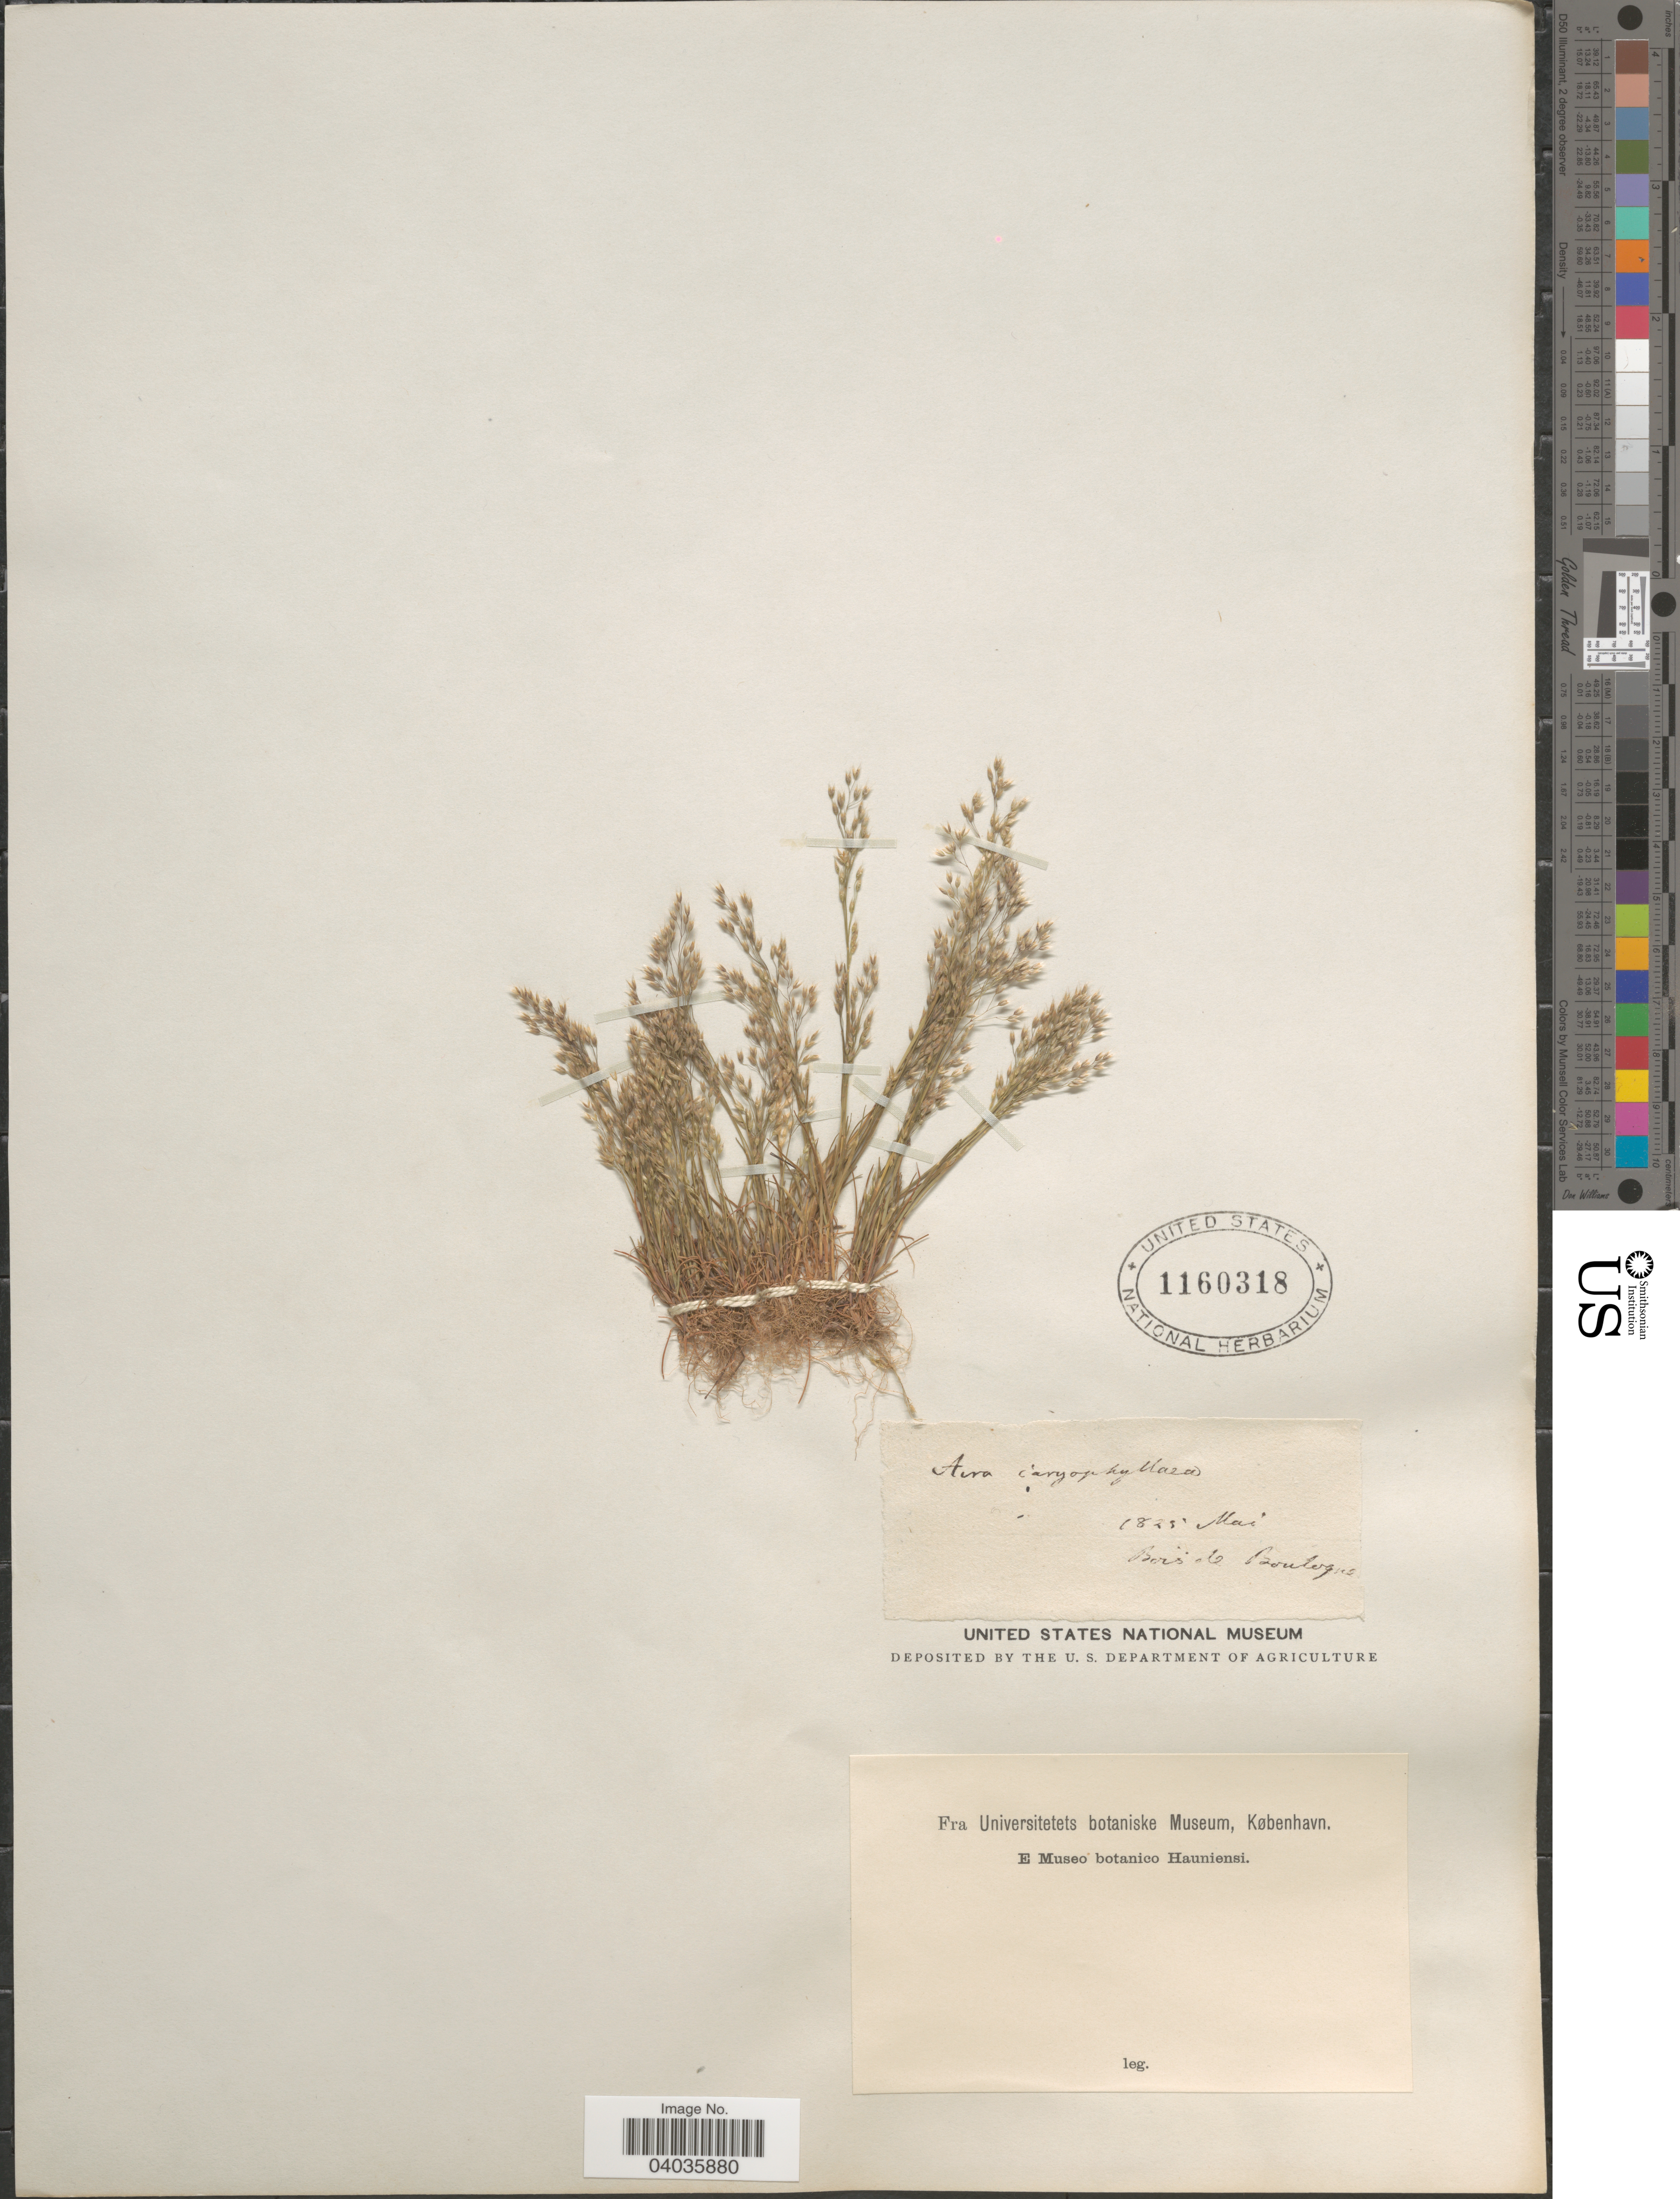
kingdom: Plantae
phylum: Tracheophyta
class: Liliopsida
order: Poales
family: Poaceae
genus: Aira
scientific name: Aira caryophyllea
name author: L.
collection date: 1825-05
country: France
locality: Bois de Boulègue.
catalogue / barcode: US 1160318